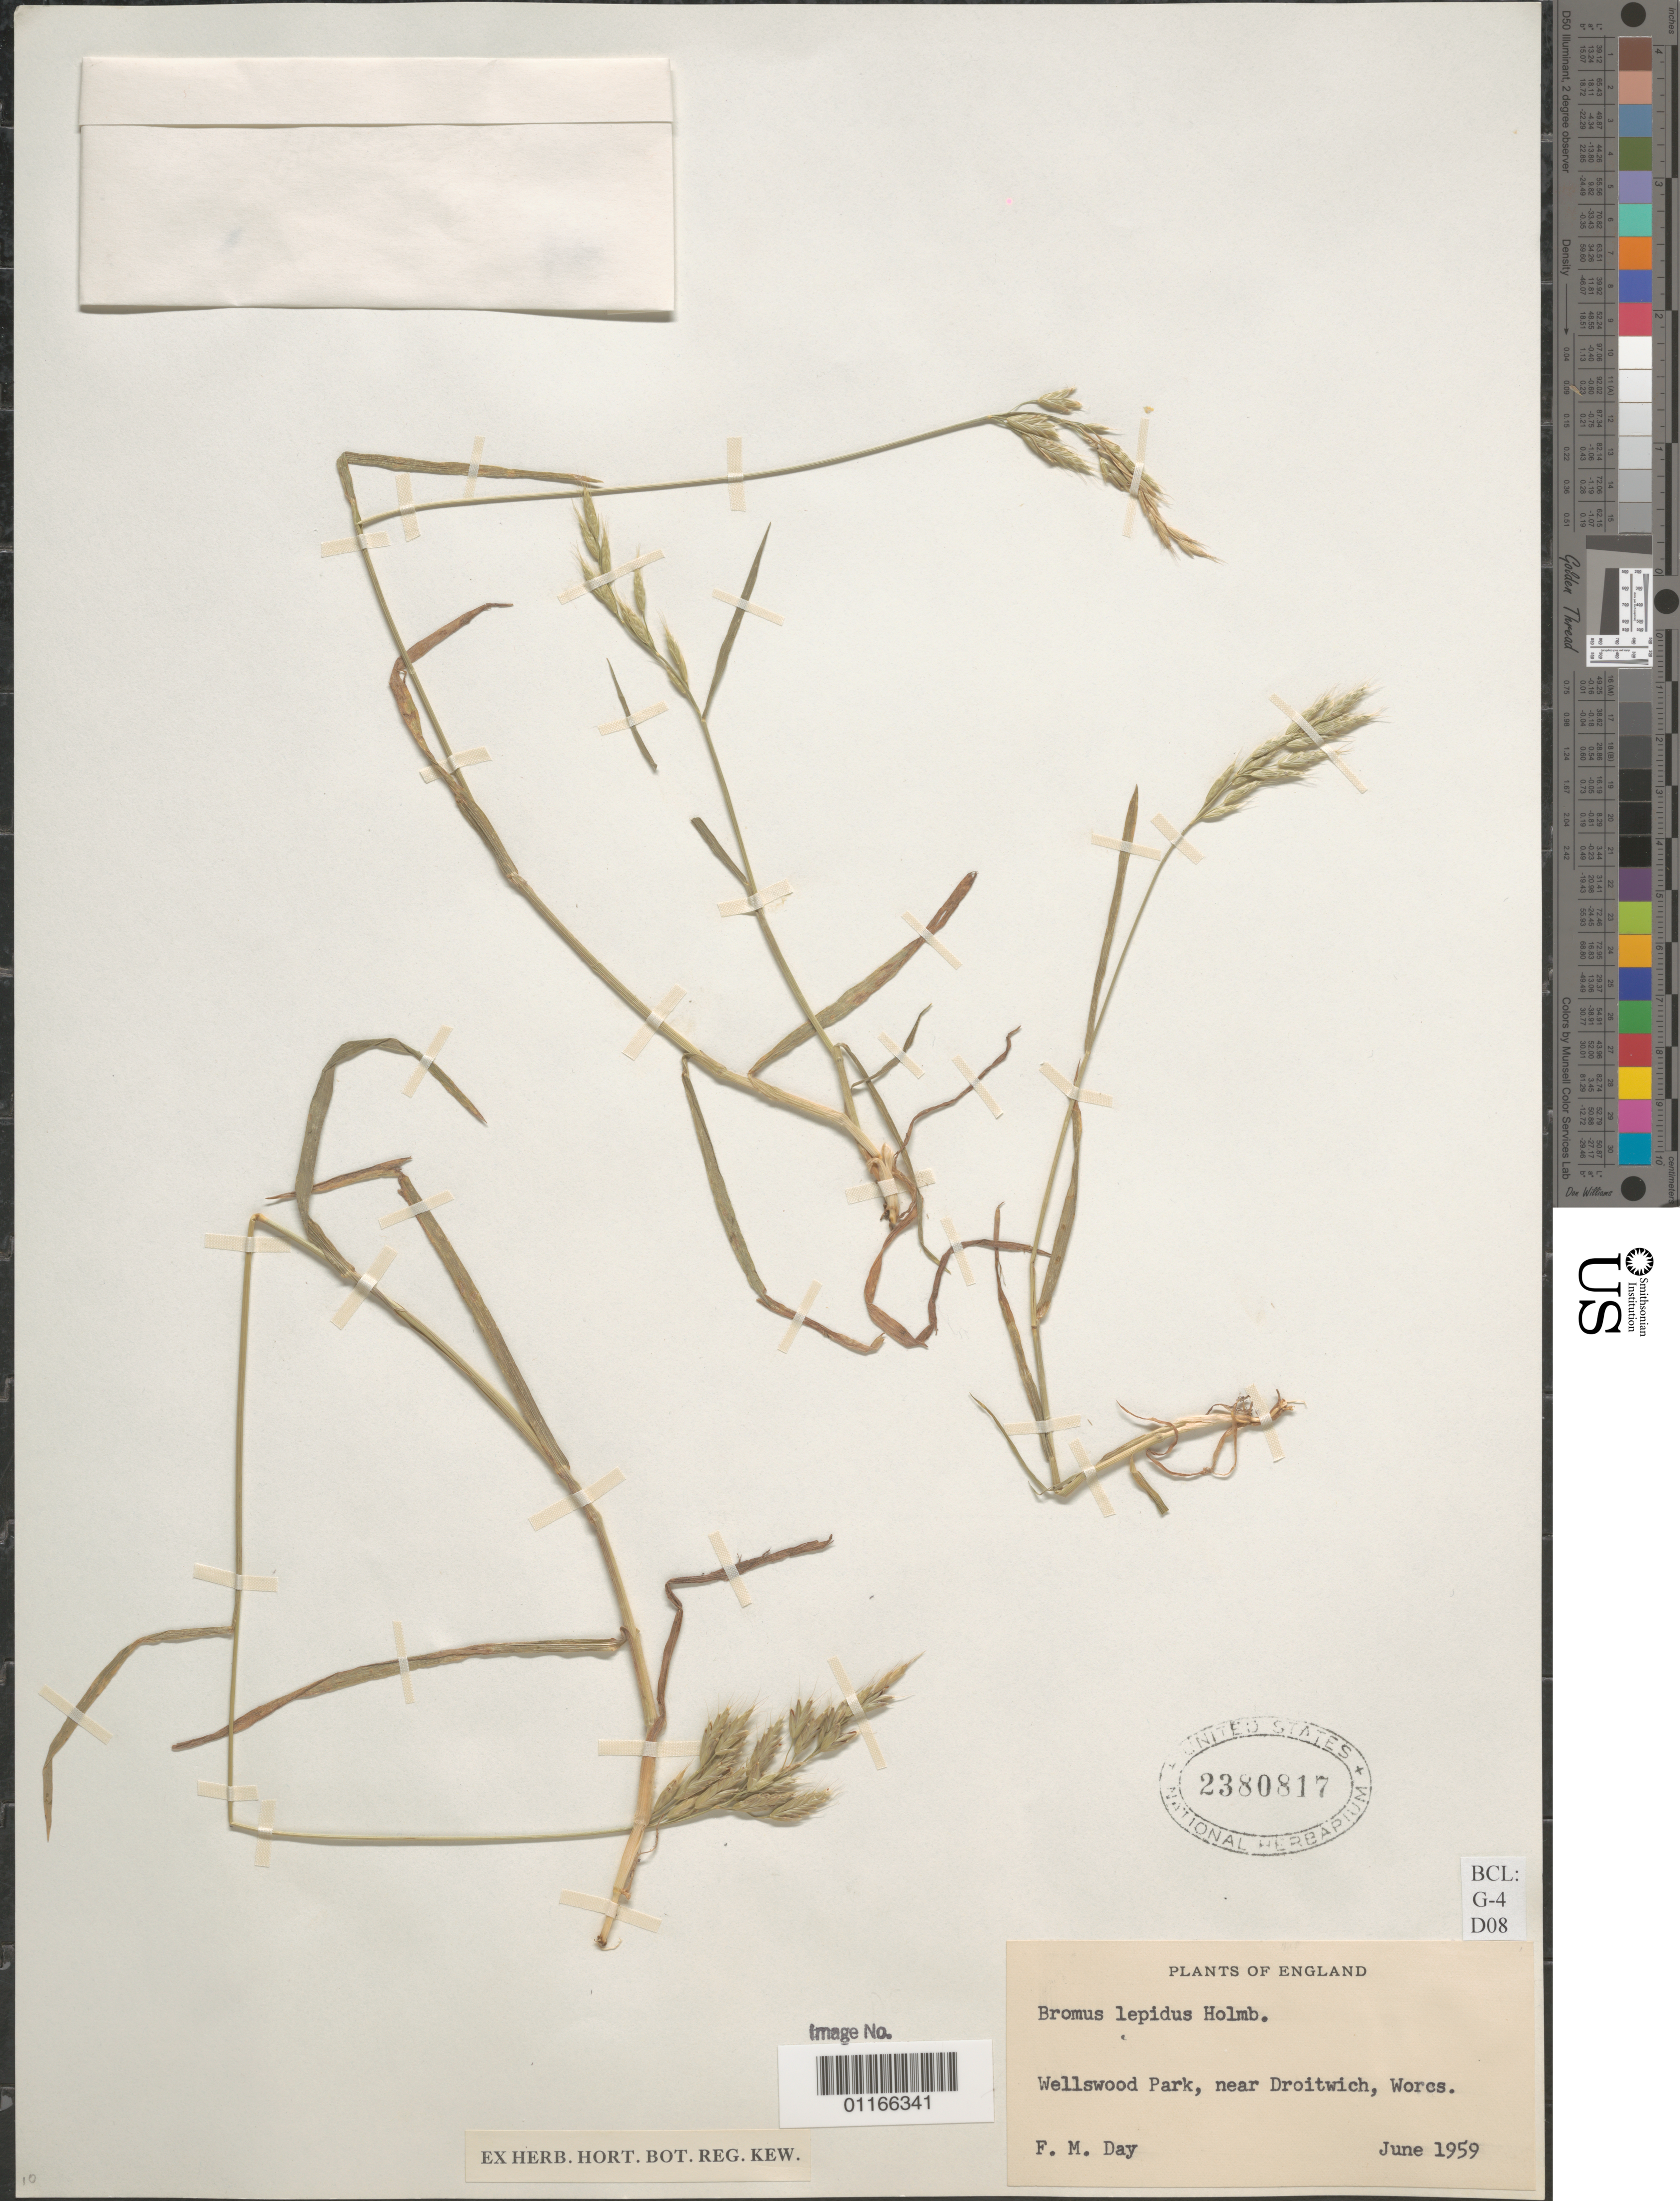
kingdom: Plantae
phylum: Tracheophyta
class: Liliopsida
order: Poales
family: Poaceae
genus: Bromus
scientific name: Bromus lepidus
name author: Holmberg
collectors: F. Day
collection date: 1959-06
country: United Kingdom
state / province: England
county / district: Worcestershire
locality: Wellswood Park, near Droitwich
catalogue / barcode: US 2380817